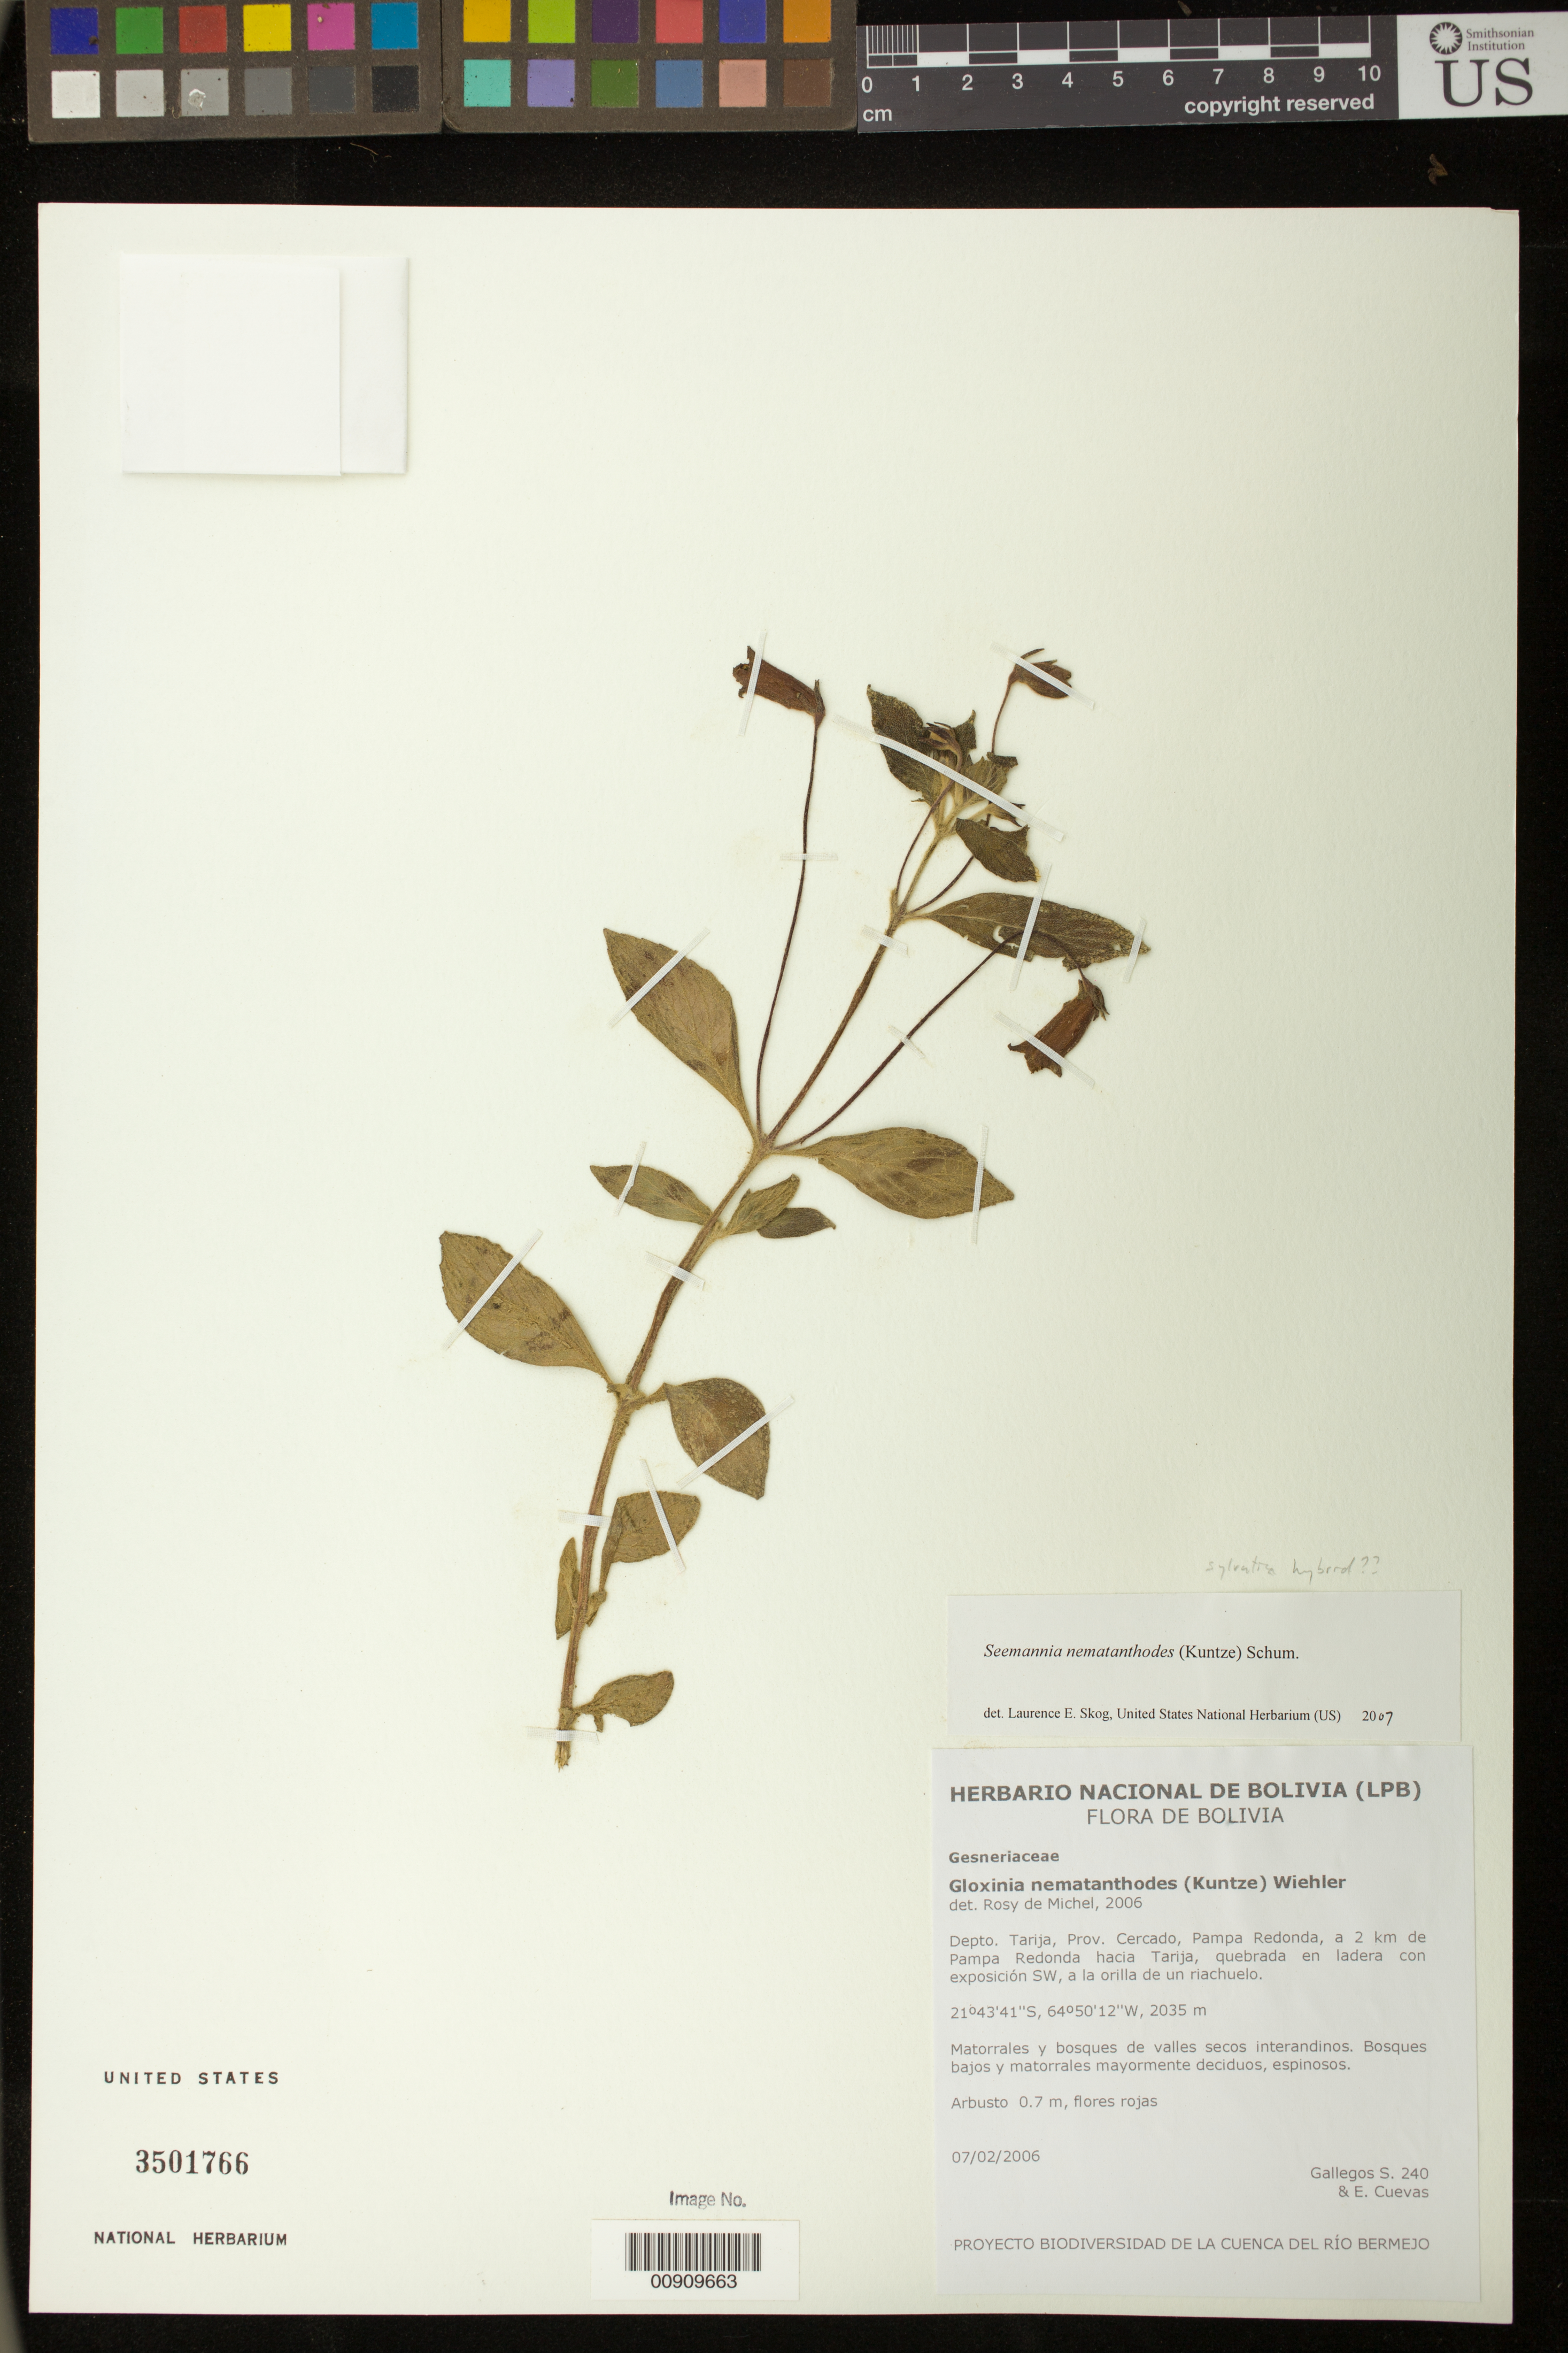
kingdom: Plantae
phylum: Tracheophyta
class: Magnoliopsida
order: Lamiales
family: Gesneriaceae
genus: Seemannia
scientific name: Seemannia nematanthodes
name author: (Kuntze) K. Schum.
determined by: Skog, Laurence E.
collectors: S. Gallegos & E. Cuevas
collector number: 240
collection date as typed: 07 Feb 2006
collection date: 2006-02-07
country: Bolivia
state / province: Tarija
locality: Depto. Tarija, Prov. Cercado, Pampa Redonda, a 2 km de Pampa Redonda hacia Tarija, quebrada en ladera con exposición SW, a la orilla de un riachuelo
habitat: Matorrales y bosques de valles secos interandinos. Bosques bajos y matorrales mayormente deciduos, espinosos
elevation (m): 2035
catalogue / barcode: US 3501766